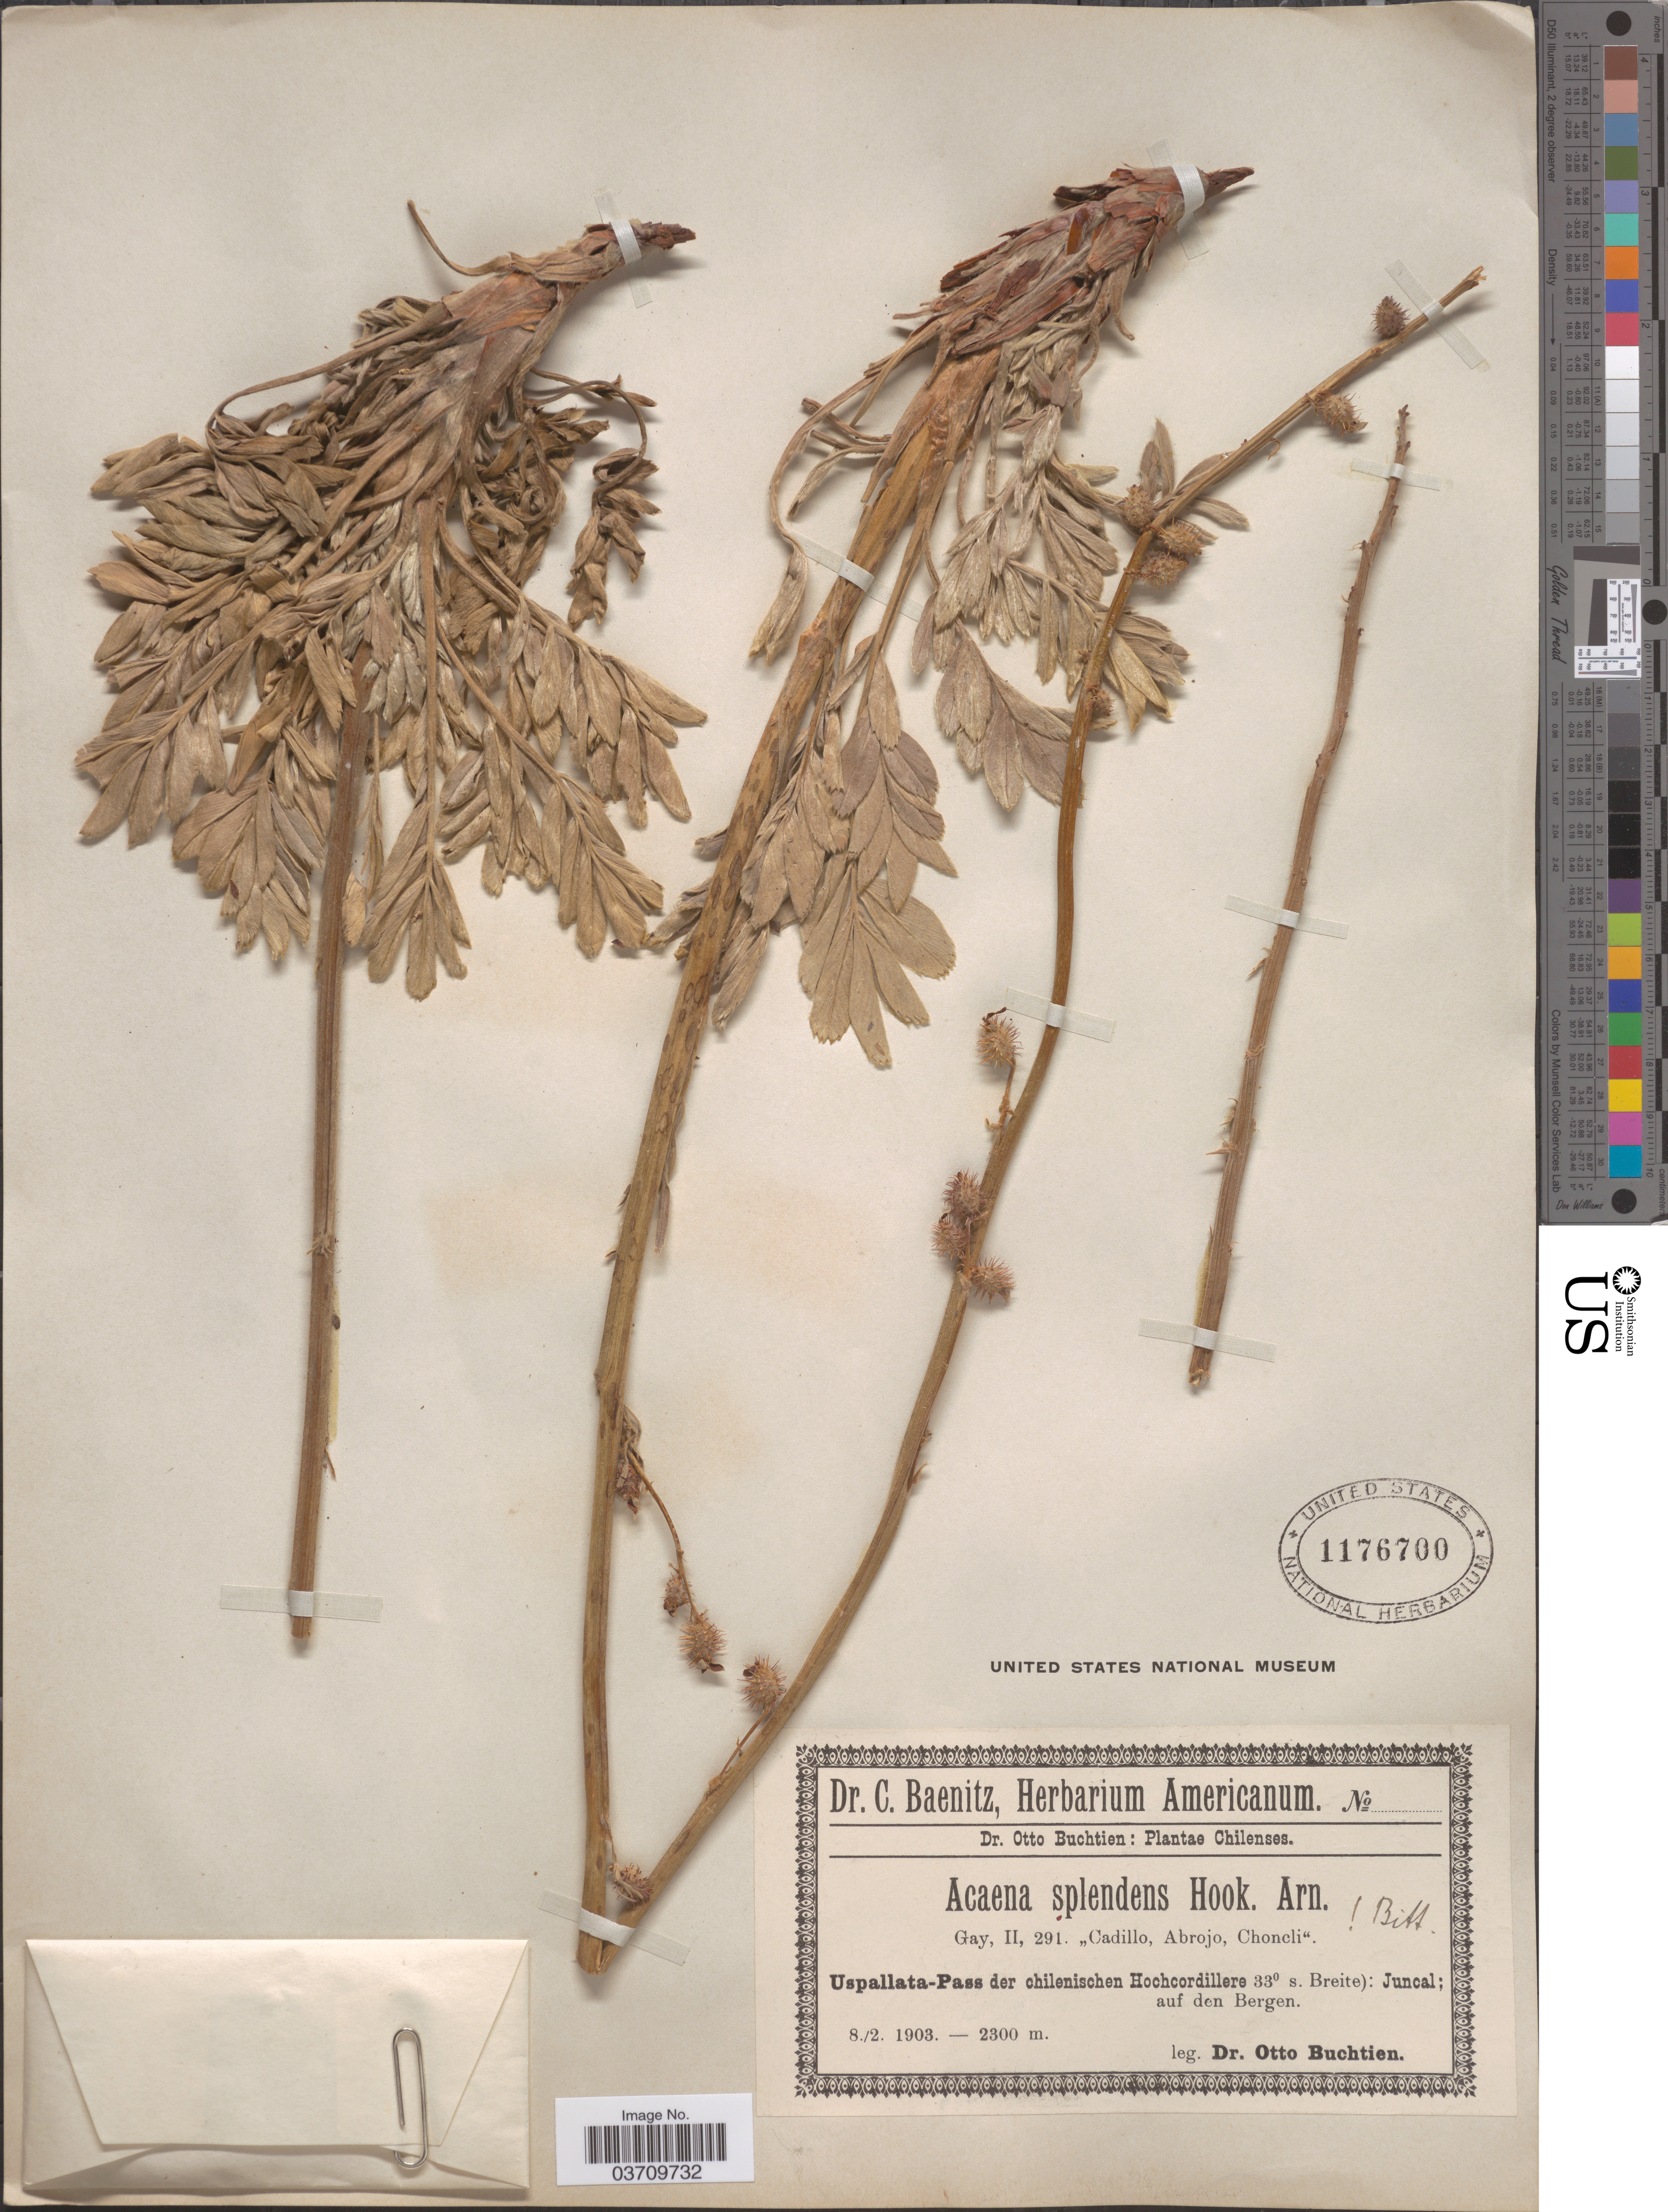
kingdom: Plantae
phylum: Tracheophyta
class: Magnoliopsida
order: Rosales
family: Rosaceae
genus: Acaena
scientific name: Acaena splendens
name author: Hook. & Arn. in Hook.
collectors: O. Buchtien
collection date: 1903-02-08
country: Chile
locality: Uspallata-Pass der chilenischen Hochcordillere 33° s. Breite): Juncal; auf den Bergen.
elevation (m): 2300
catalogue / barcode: US 1176700